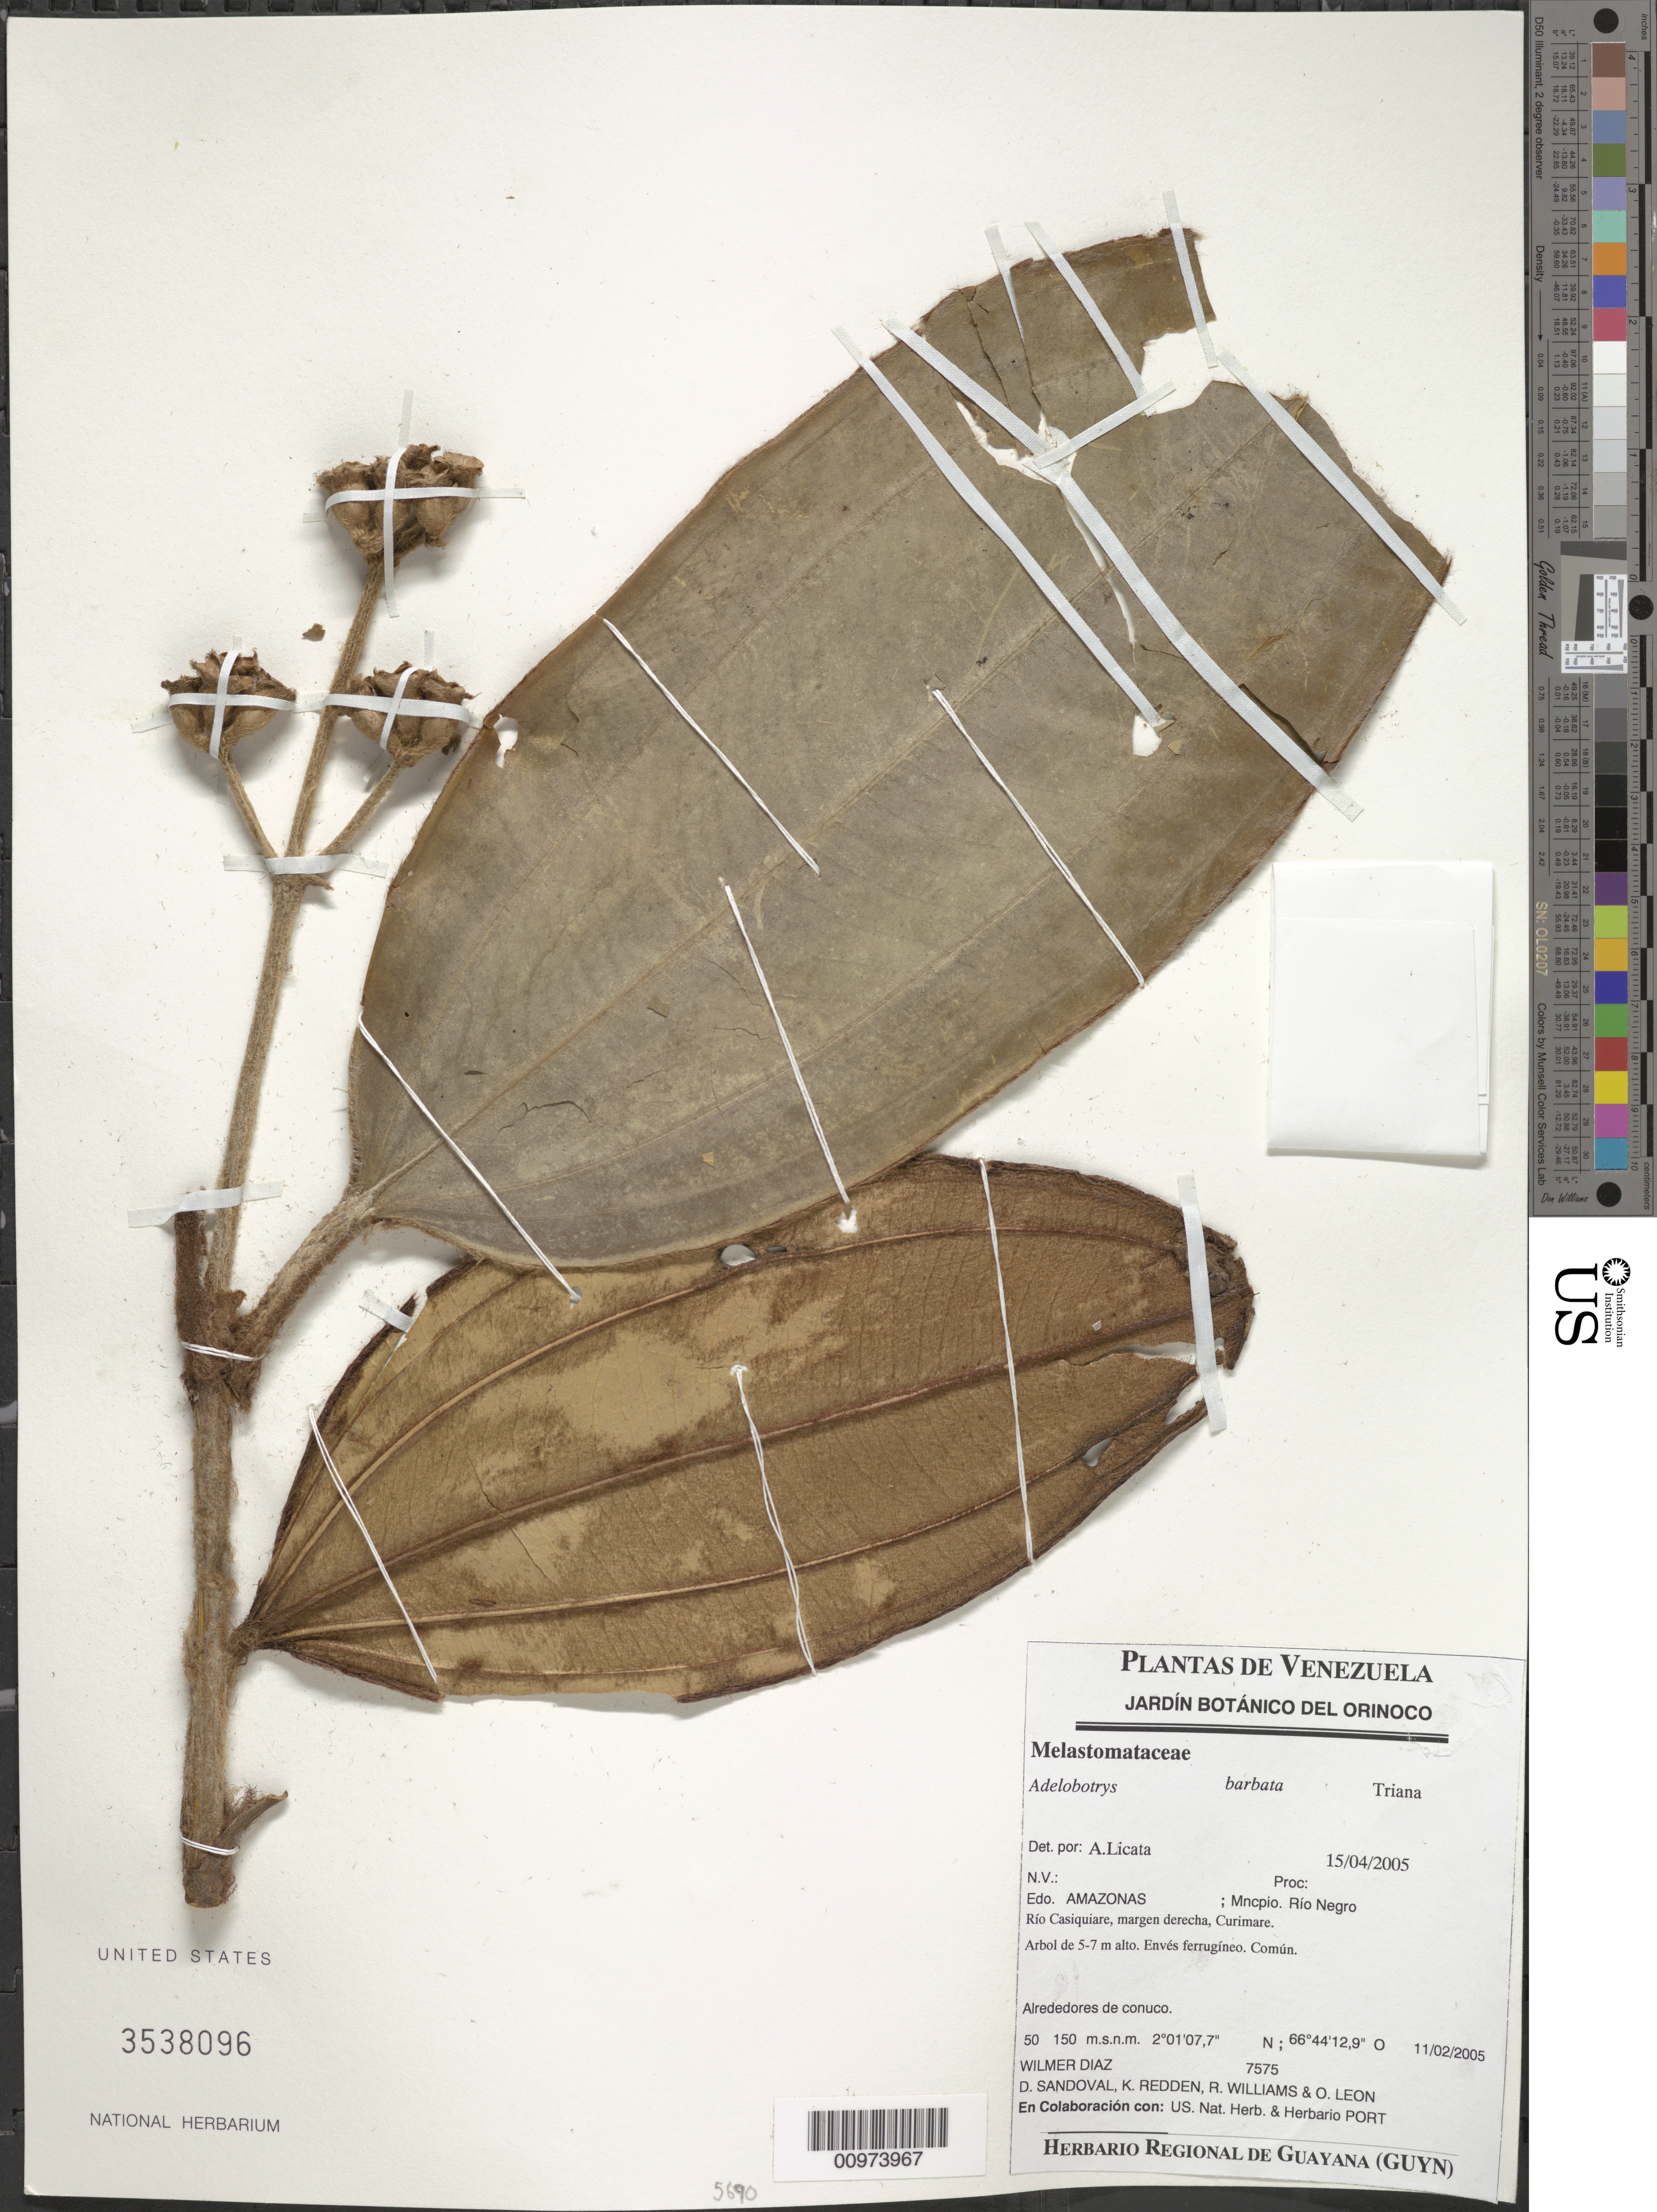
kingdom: Plantae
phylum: Tracheophyta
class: Magnoliopsida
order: Myrtales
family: Melastomataceae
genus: Adelobotrys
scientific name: Adelobotrys barbatus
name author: Triana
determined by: Licata, A., (PORT), Univ. Nac. Exp. de los Llanos Ezequiel Zamora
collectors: W. Díaz P., D. Sandoval, K. M. Redden, R. Williams & O. León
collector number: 7575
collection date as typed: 11-Feb-05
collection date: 2005-02-11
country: Venezuela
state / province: Amazonas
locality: Mun. Río Negro, Río Casiquaire, rio derecho, Curimare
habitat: Alrededores de conuco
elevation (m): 50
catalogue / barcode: US 3538096